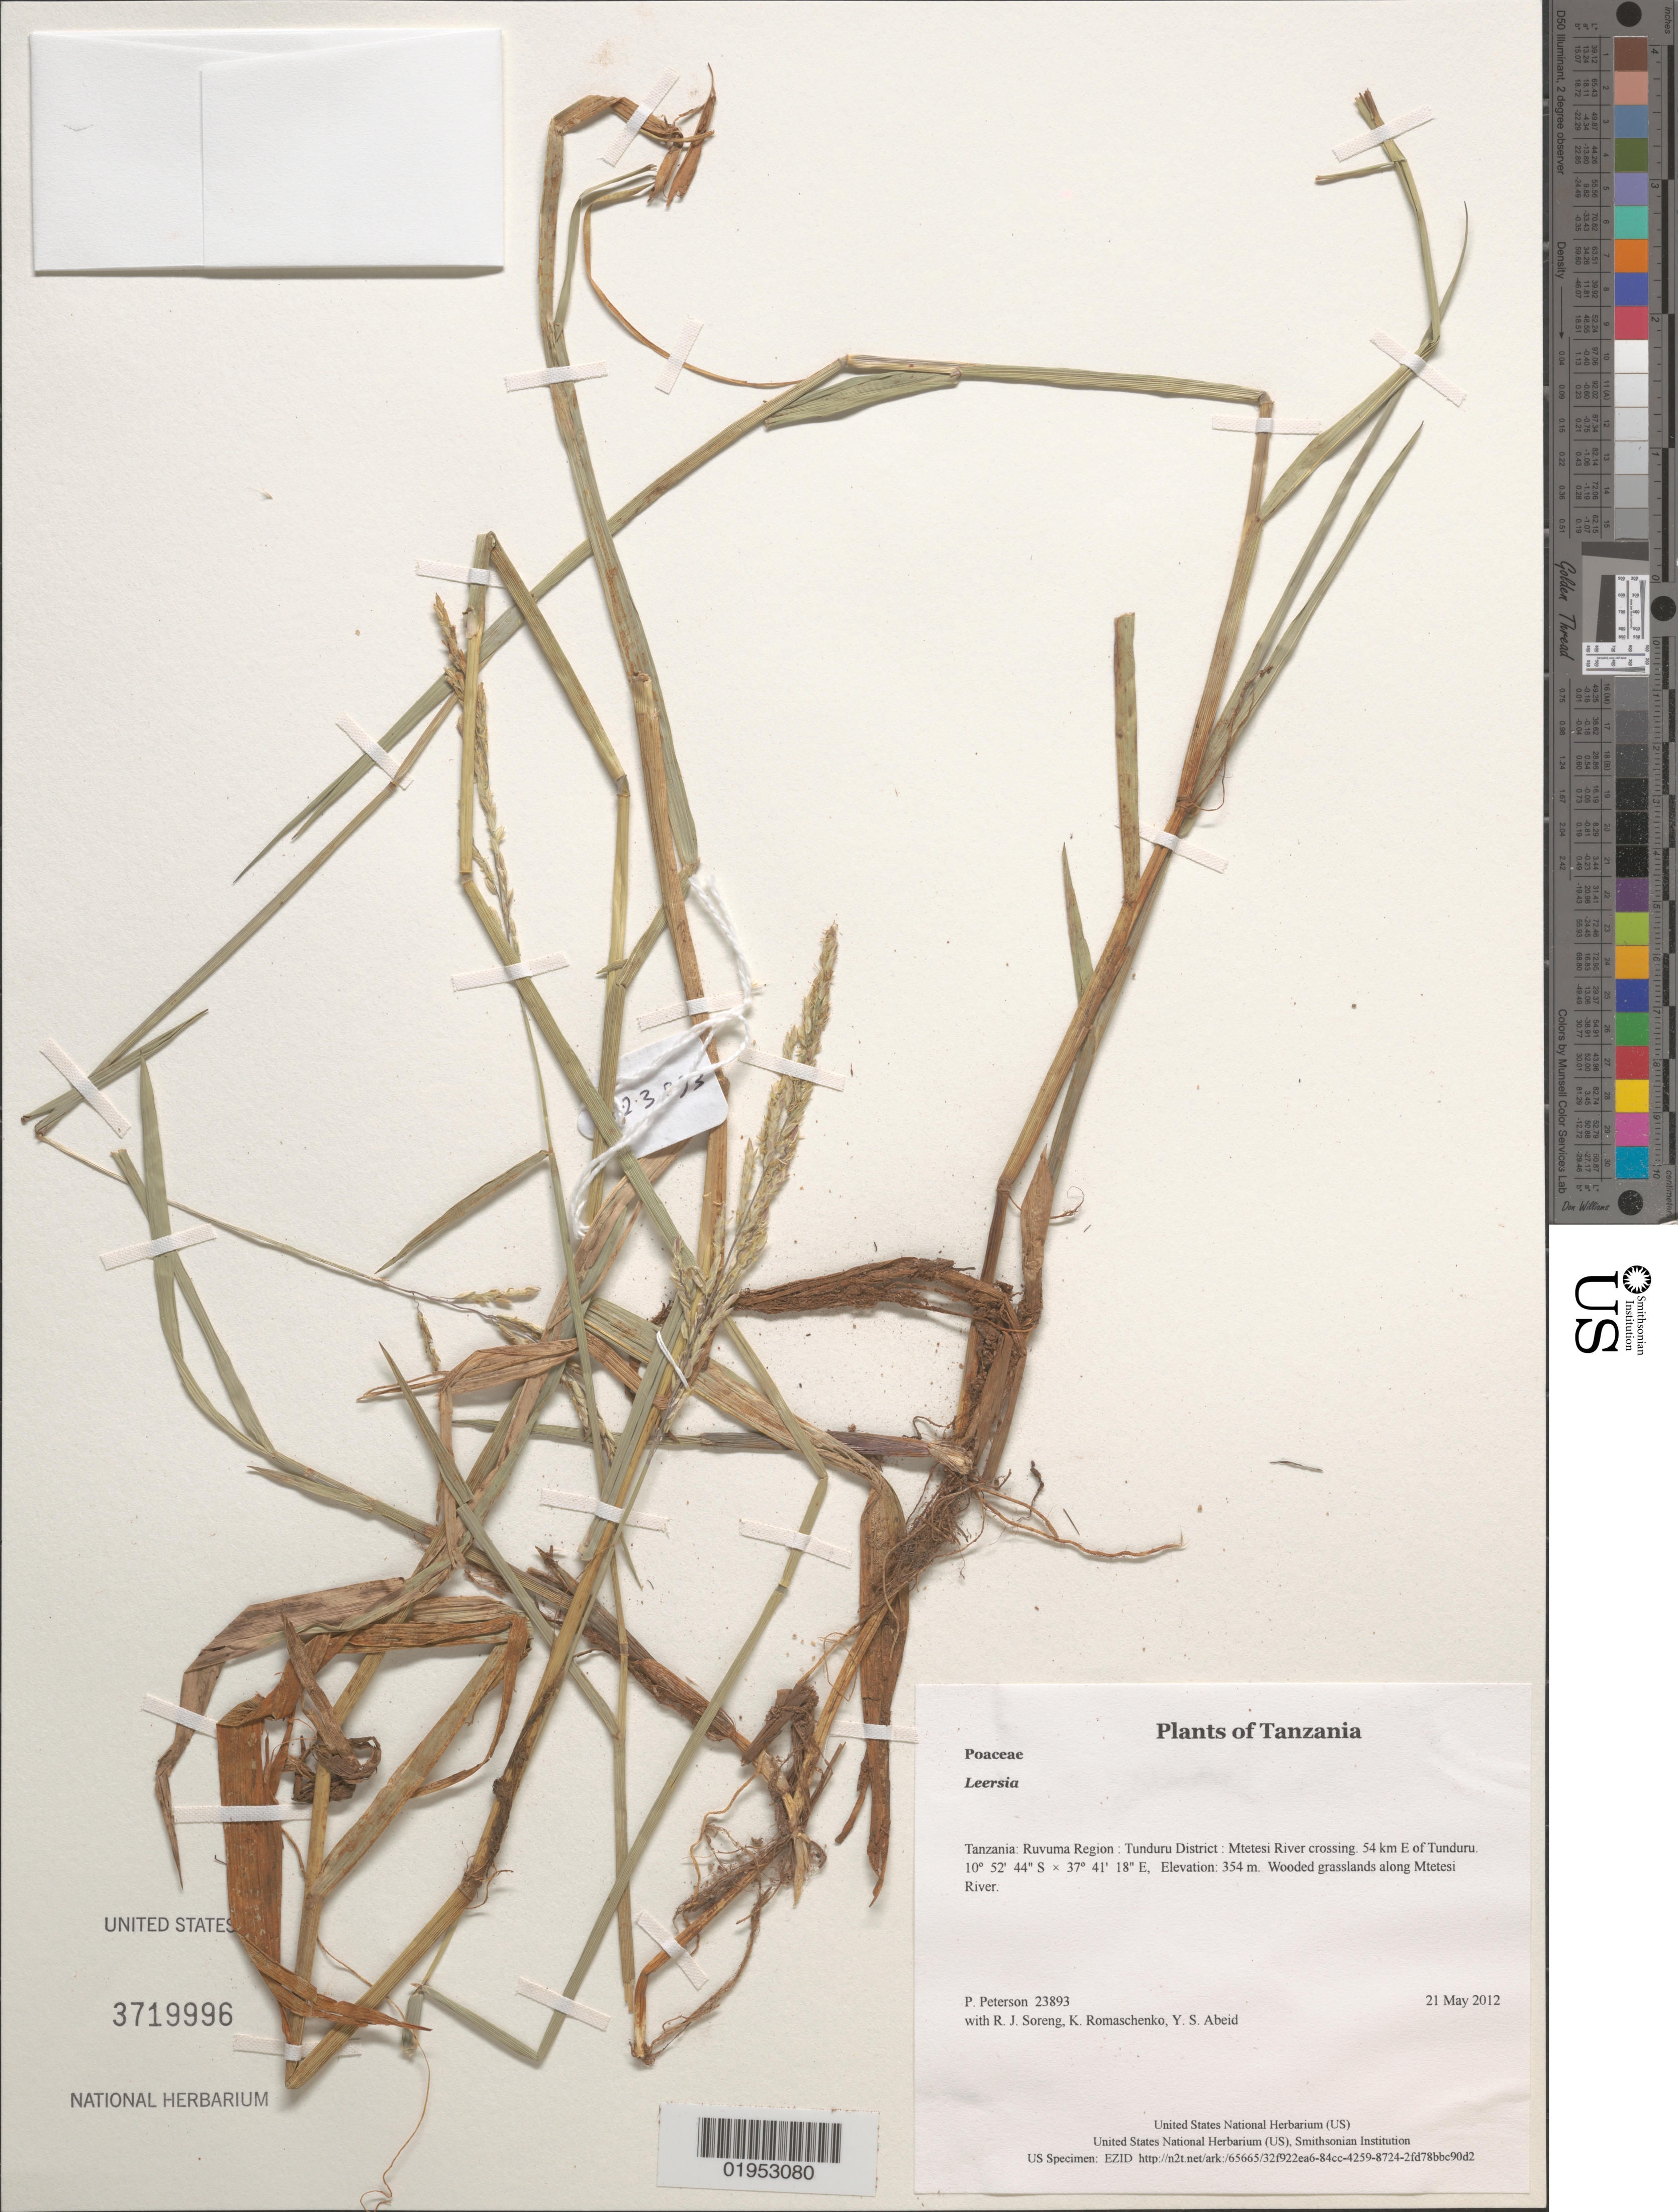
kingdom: Plantae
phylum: Tracheophyta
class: Liliopsida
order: Poales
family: Poaceae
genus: Leersia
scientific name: Leersia sp.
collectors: P. M. Peterson, R. J. Soreng, K. Romaschenko & Y. Abeid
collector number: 23893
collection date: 2012-05-21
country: Tanzania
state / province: Ruvuma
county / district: Tunduru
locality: Mtetesi River crossing. 54 km E of Tunduru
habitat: Wooded grasslands along Mtetesi River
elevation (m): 354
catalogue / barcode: US 3719996